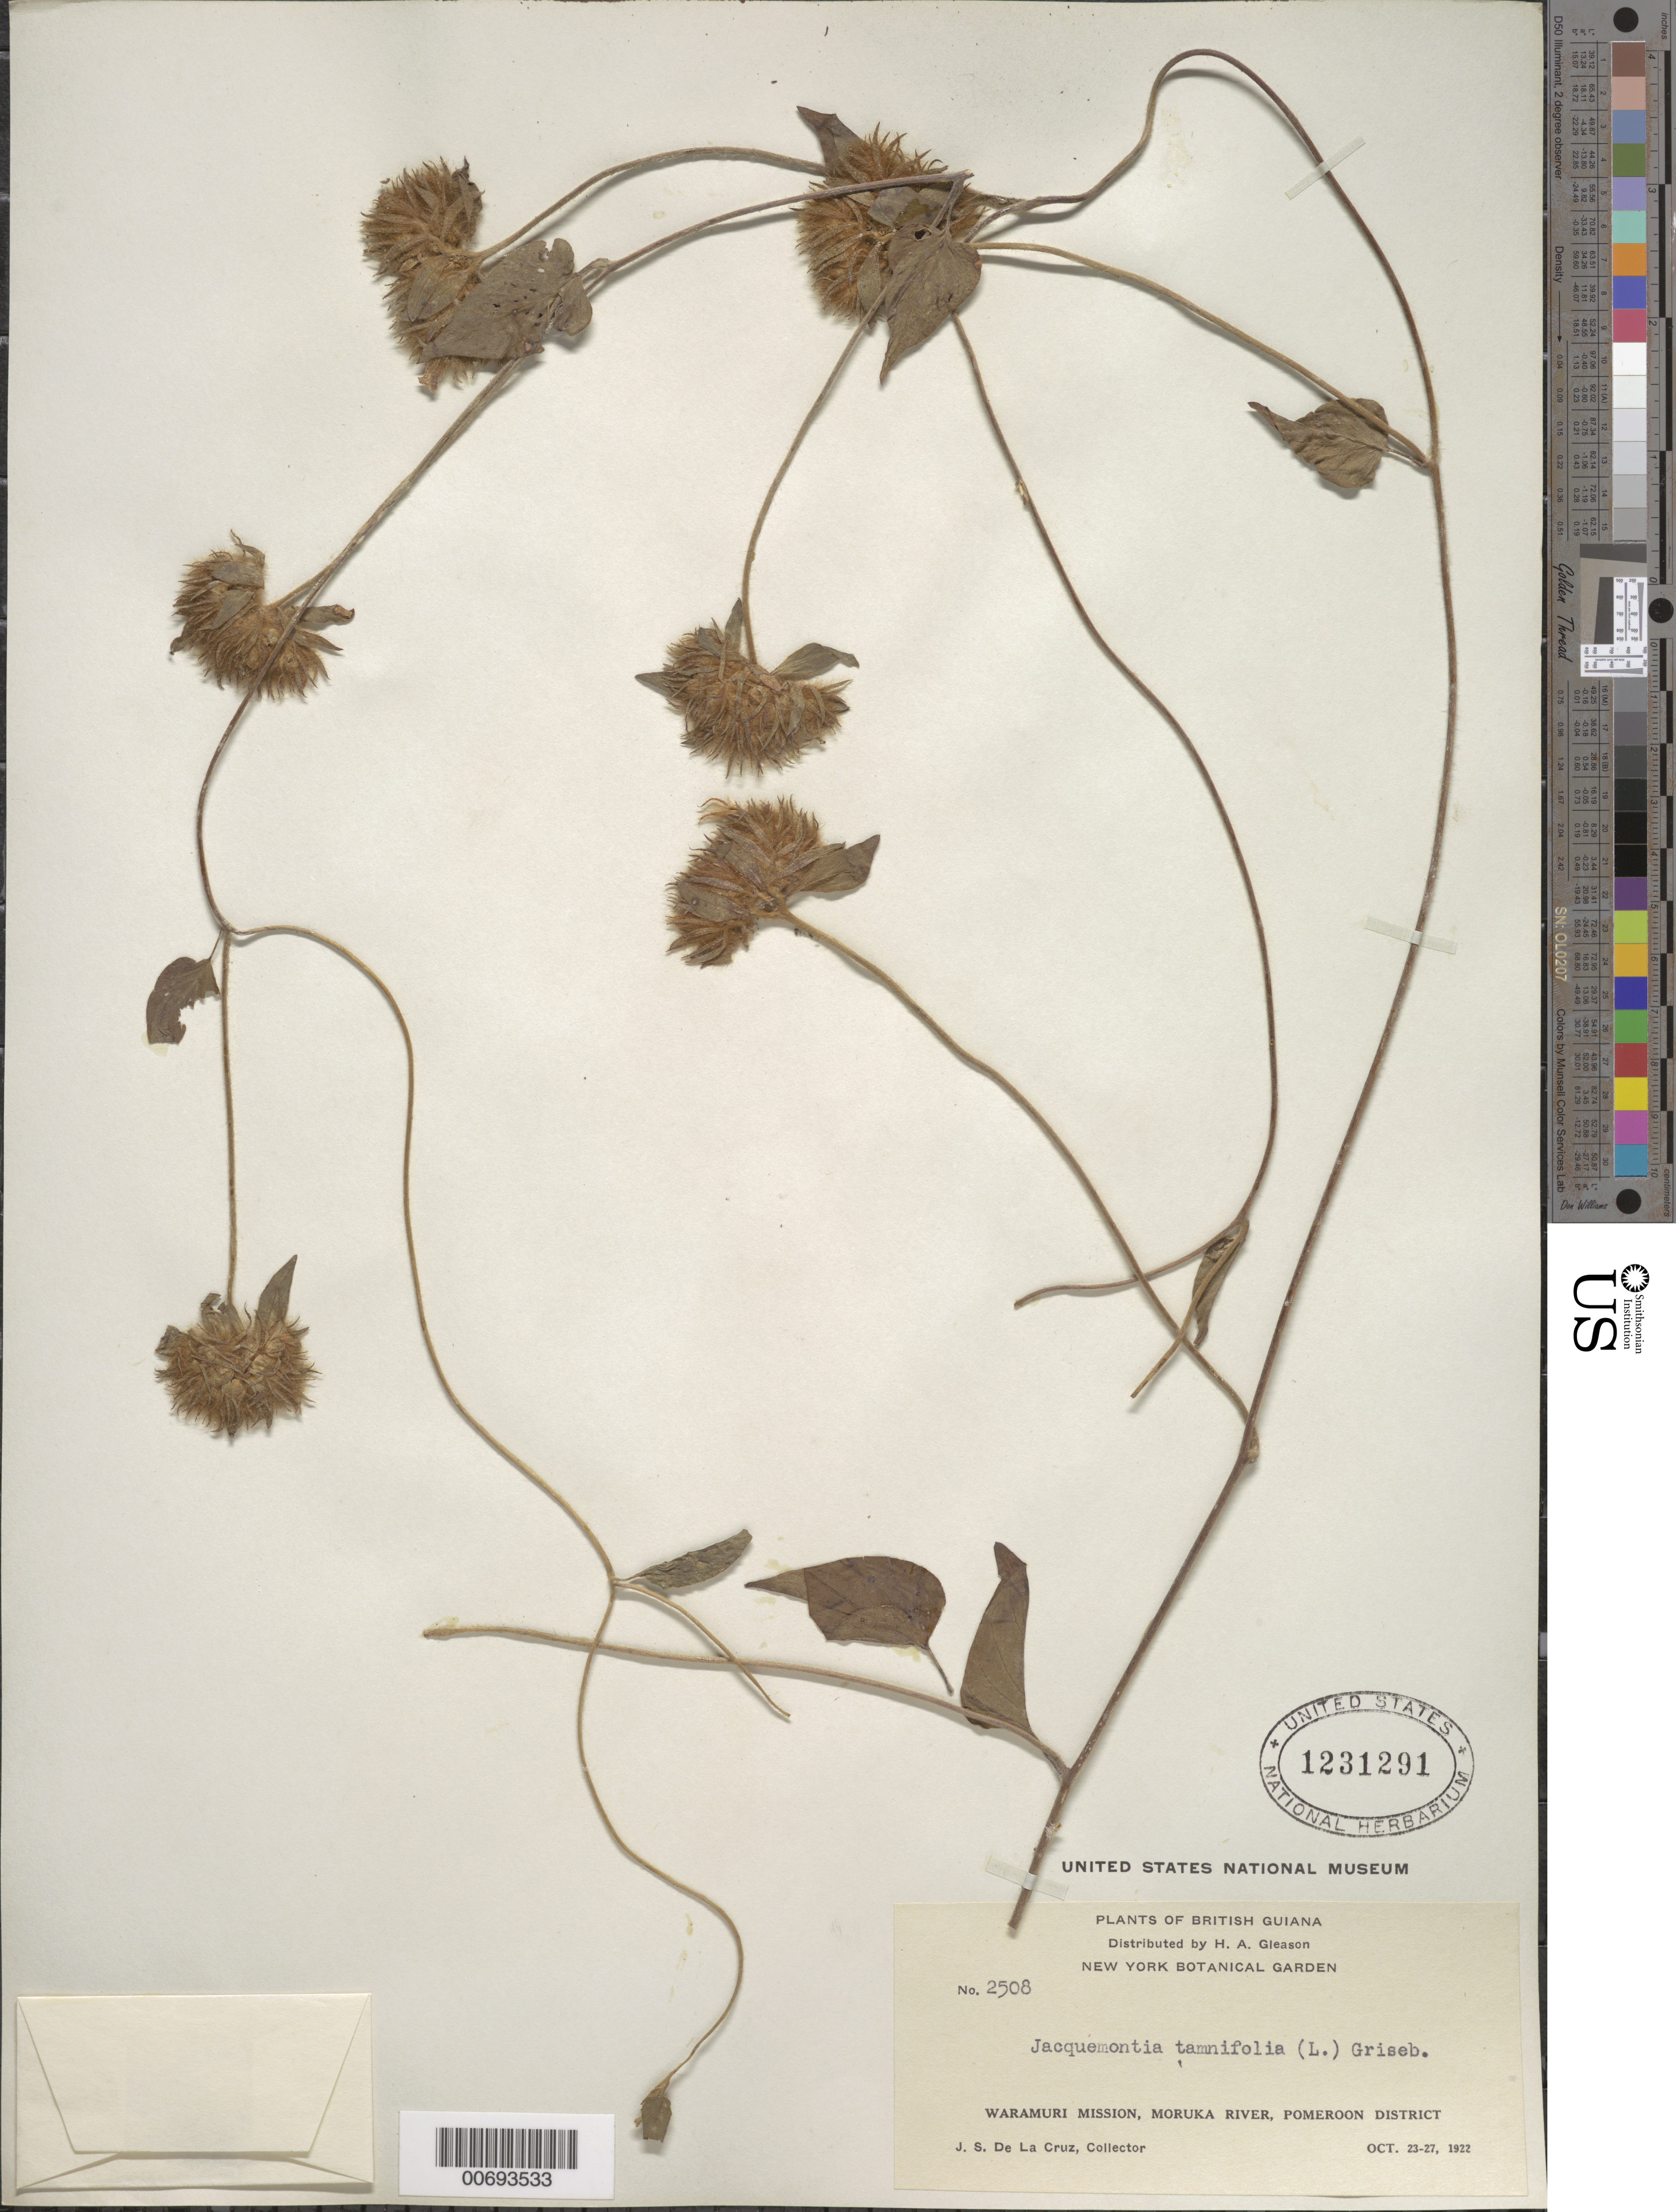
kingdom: Plantae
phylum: Tracheophyta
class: Magnoliopsida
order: Solanales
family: Convolvulaceae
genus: Jacquemontia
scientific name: Jacquemontia tamnifolia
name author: (L.) Griseb.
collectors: J. S. de la Cruz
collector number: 2508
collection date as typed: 23-Oct-22 to 27-Oct-22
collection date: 1922-10-23/1922-10-27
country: Guyana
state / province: Pomeroon-Supenaam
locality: Waramuri Mission, Moruka R., Pomeroon Dist.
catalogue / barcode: US 1231291